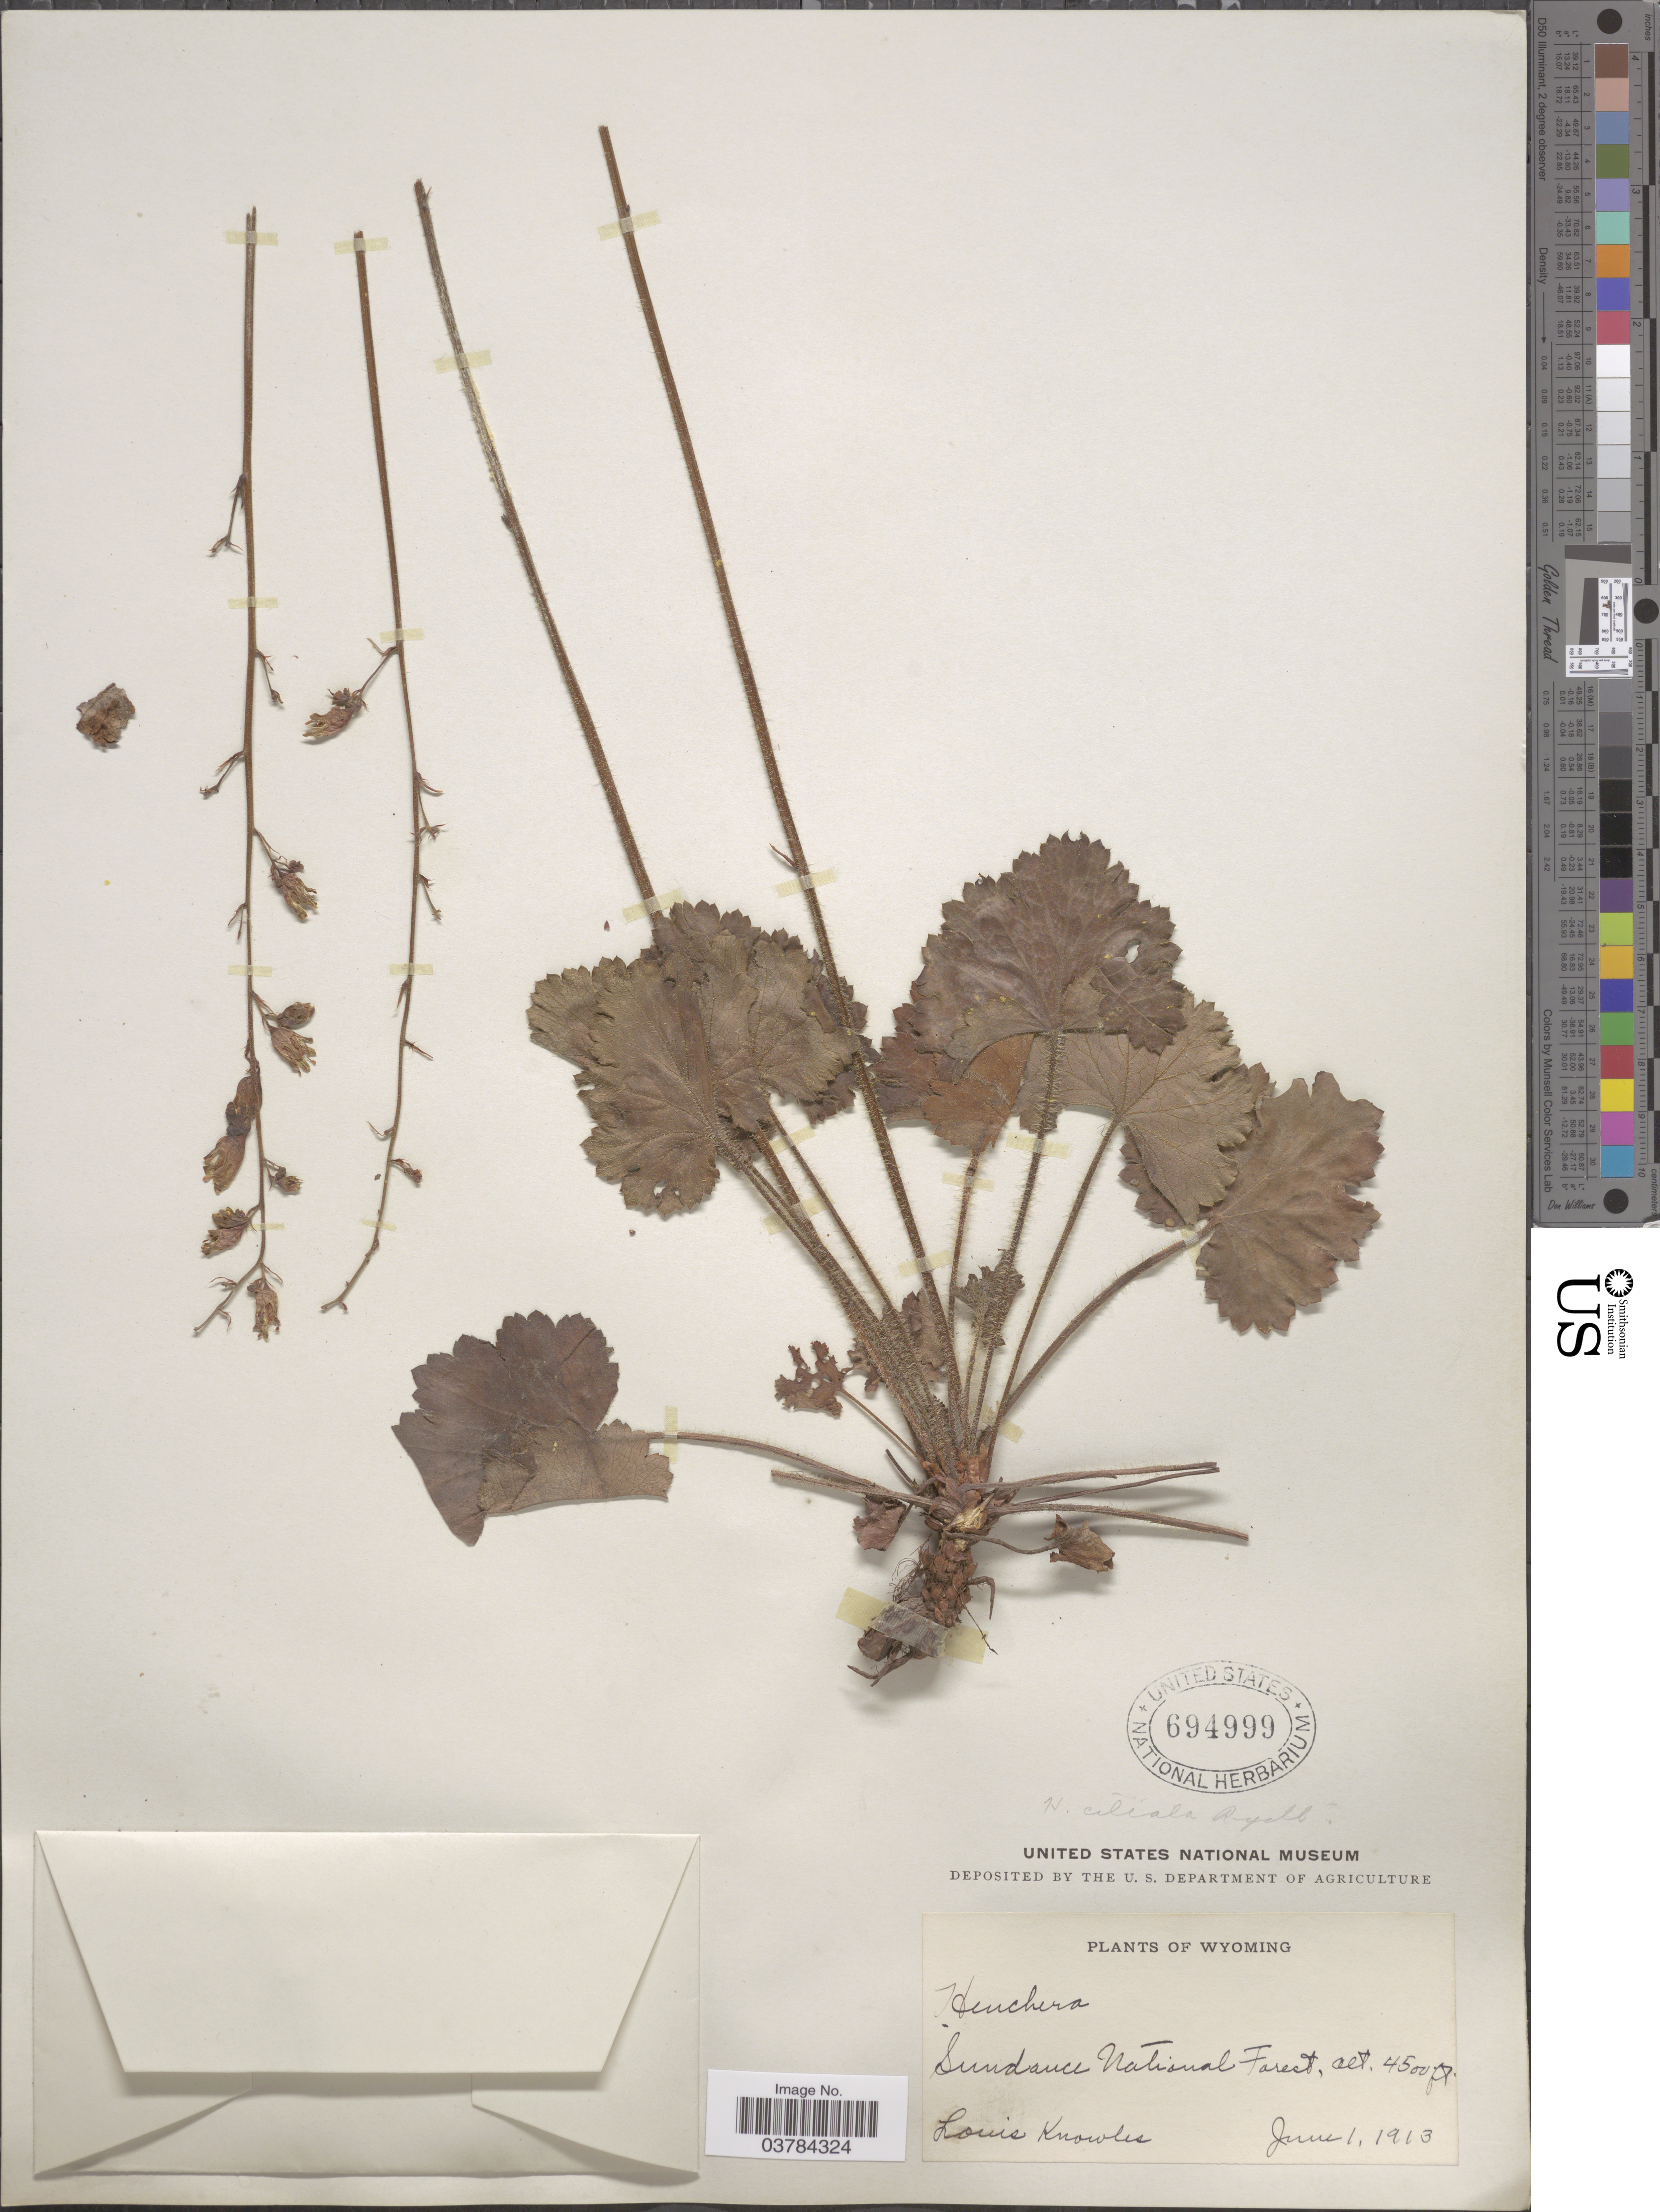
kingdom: Plantae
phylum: Tracheophyta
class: Magnoliopsida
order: Saxifragales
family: Saxifragaceae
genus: Heuchera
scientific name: Heuchera ciliata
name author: Rydb.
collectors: L. Knowles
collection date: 1913-06-01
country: United States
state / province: Wyoming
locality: Sundance National Forest.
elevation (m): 1372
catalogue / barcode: US 694999